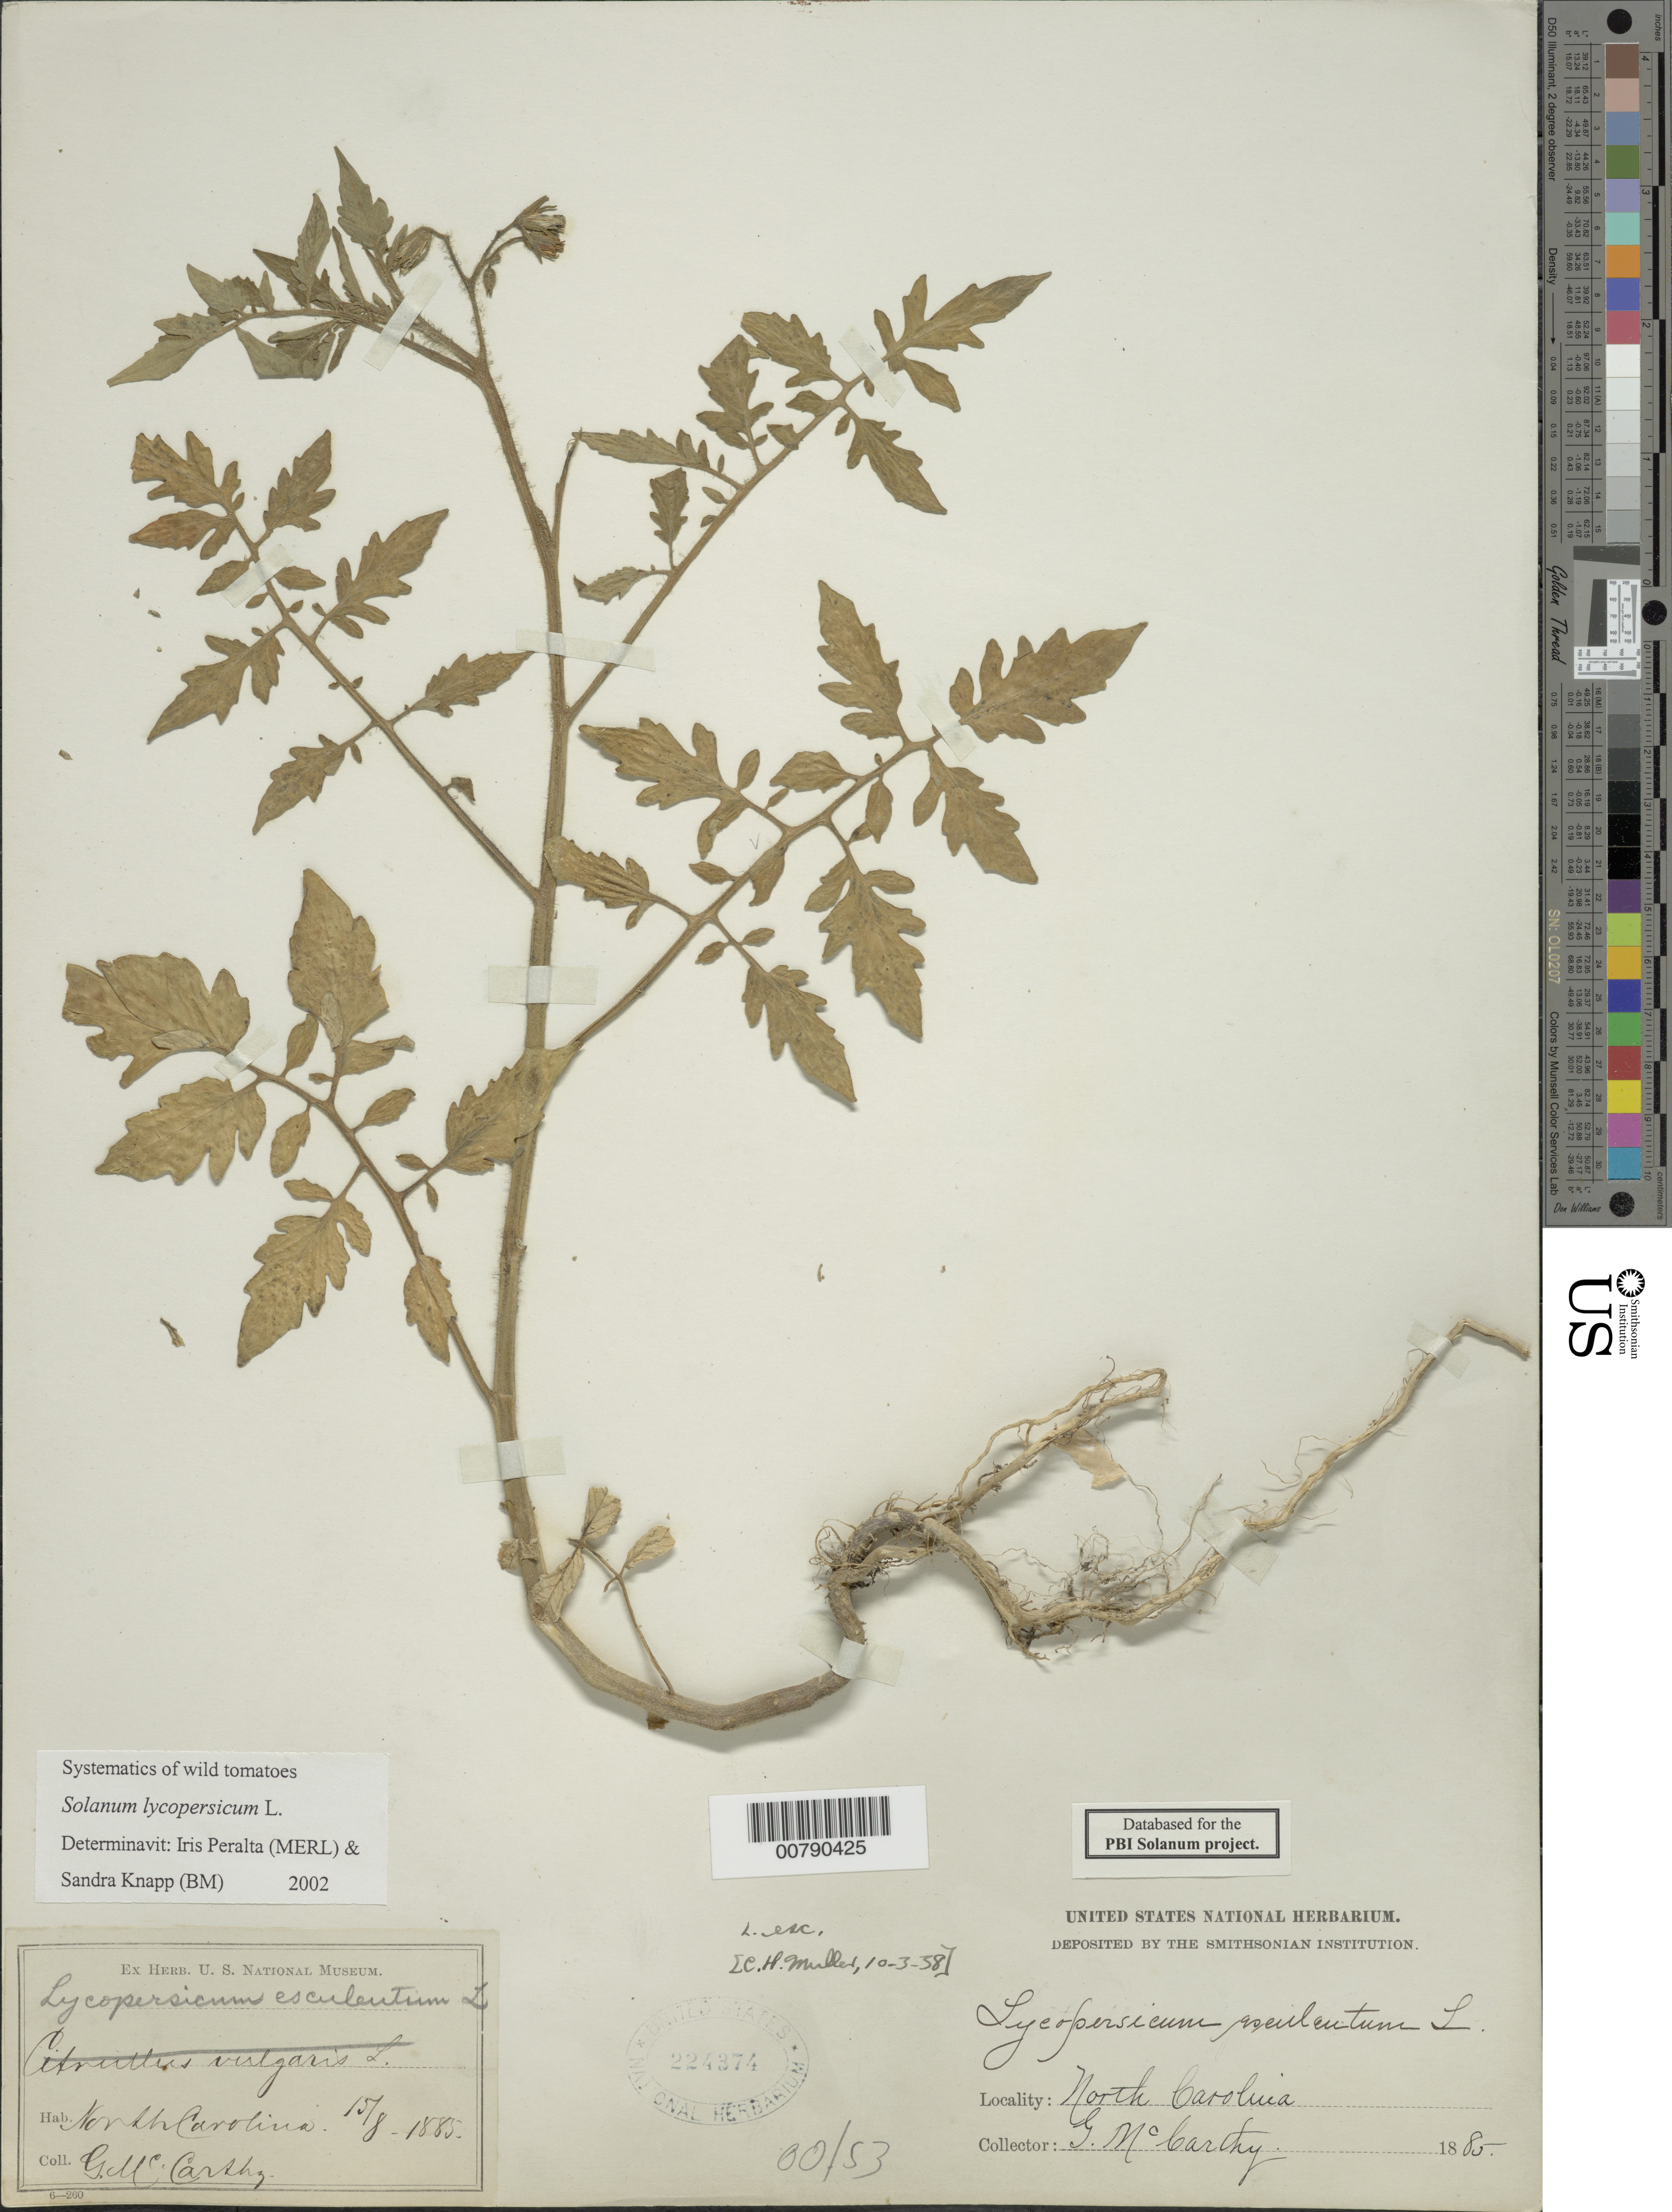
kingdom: Plantae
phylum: Tracheophyta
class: Magnoliopsida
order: Solanales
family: Solanaceae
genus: Solanum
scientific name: Solanum lycopersicum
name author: L.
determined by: Peralta, Iris E.; Knapp, S. D.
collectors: G. M. McCarthy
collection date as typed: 15 Aug 1885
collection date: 1885-08-15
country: United States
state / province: North Carolina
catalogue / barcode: US 224374